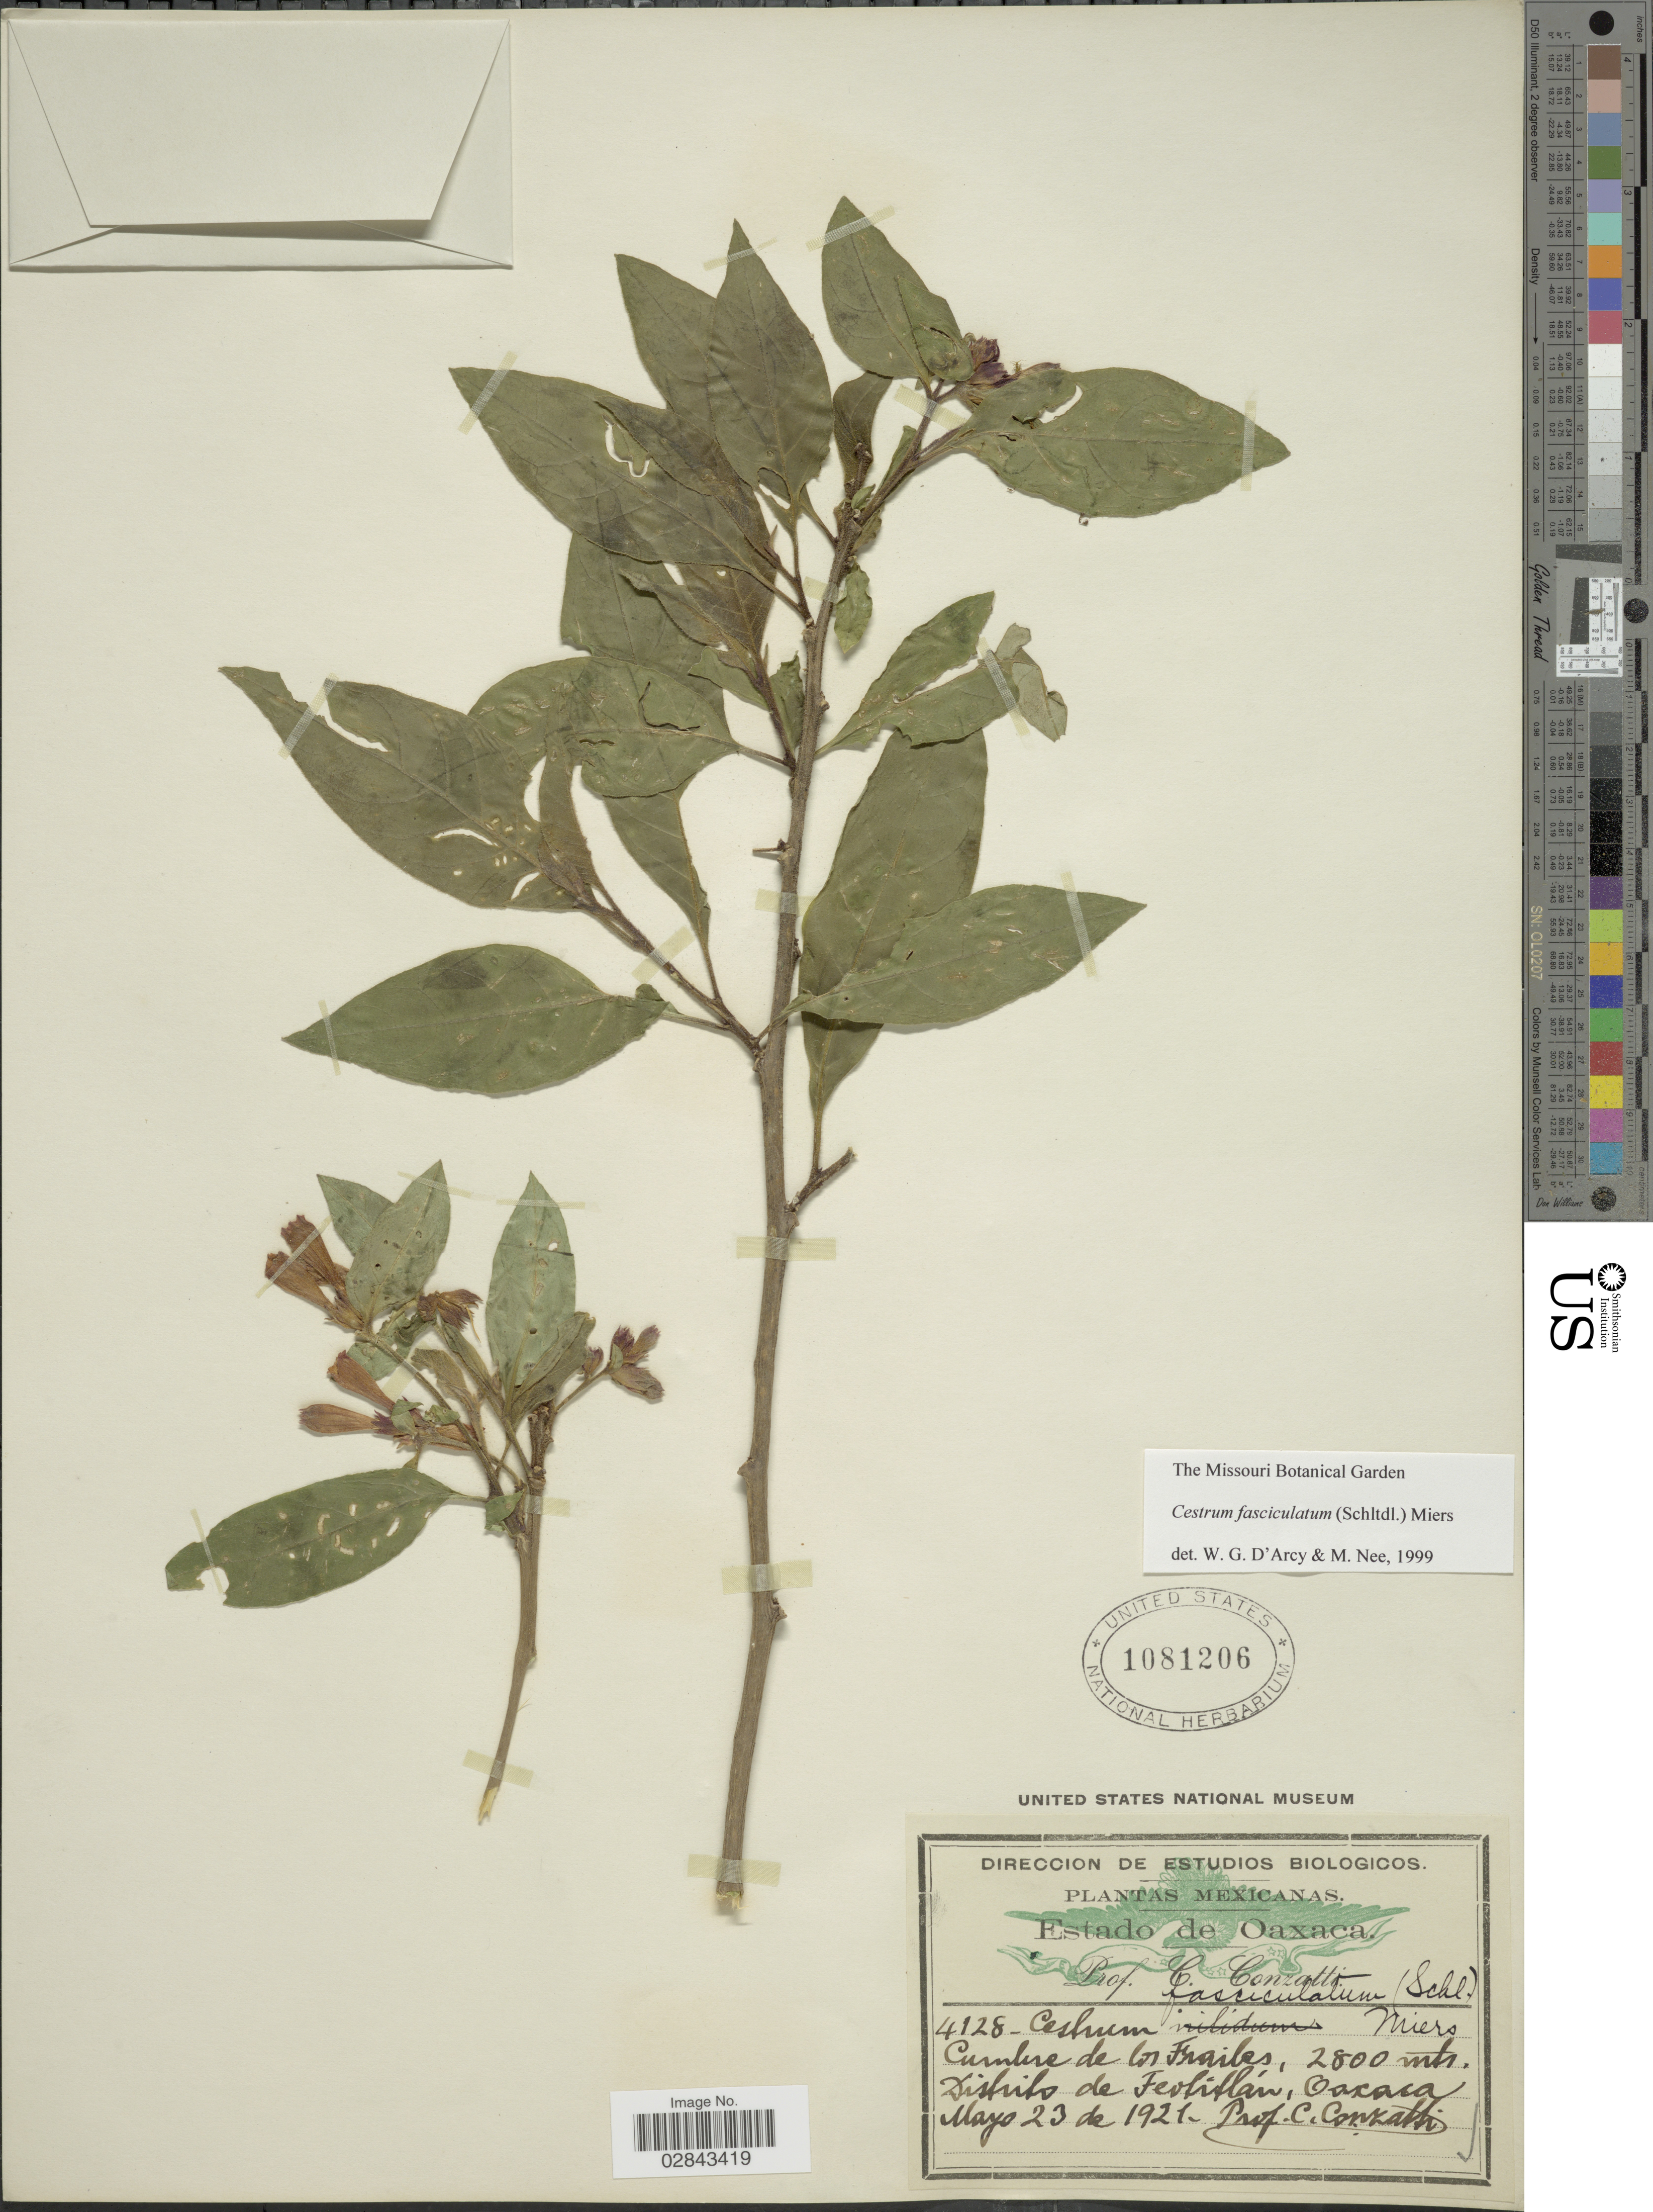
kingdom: Plantae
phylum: Tracheophyta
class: Magnoliopsida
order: Solanales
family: Solanaceae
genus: Cestrum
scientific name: Cestrum fasciculatum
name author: (Schltdl.) Miers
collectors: C. Conzatti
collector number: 4128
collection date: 1921-05-23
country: Mexico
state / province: Oaxaca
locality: Cumbre de los Frailes, Distrito de Teolitlan.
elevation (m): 2800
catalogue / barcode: US 1081206